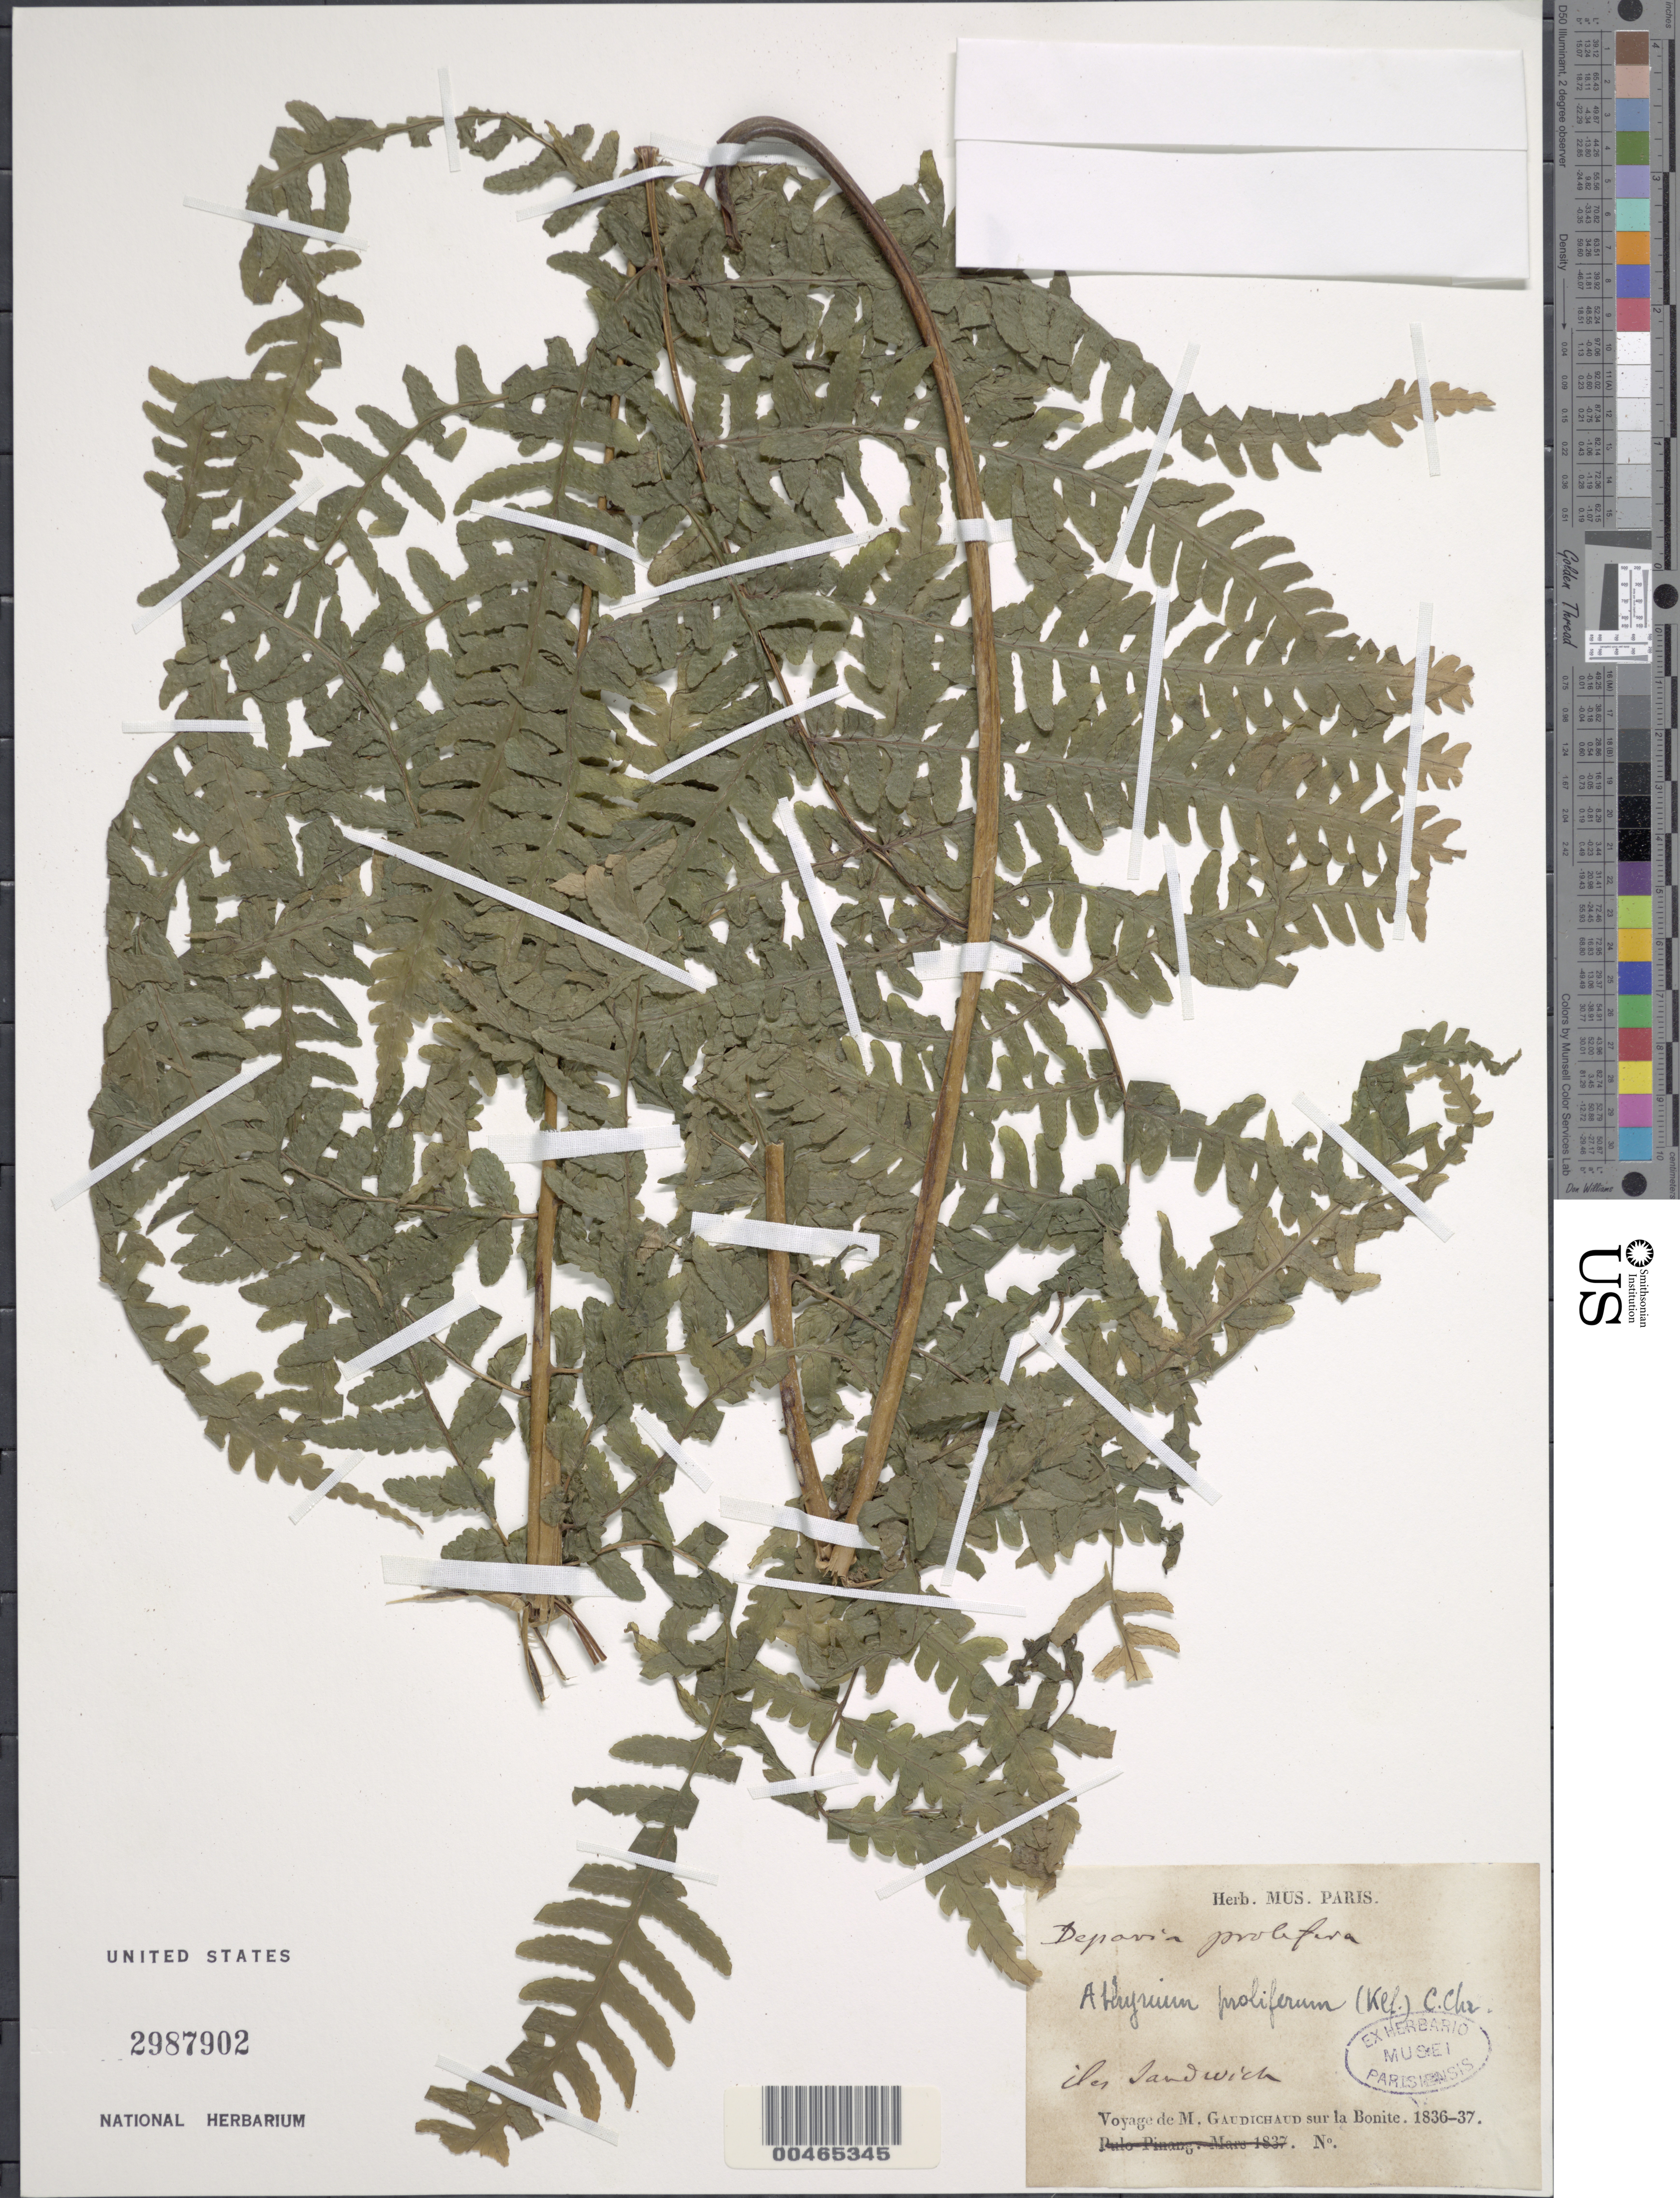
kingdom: Plantae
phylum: Tracheophyta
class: Polypodiopsida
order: Polypodiales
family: Athyriaceae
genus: Diplazium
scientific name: Diplazium sandwichianum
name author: (C. Presl) Diels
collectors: C. Gaudichaud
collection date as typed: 1836 to 1837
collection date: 1836/1837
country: United States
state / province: Hawaii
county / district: Kauai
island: Kaua'i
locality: Iles Sandwich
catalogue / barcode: US 2987902